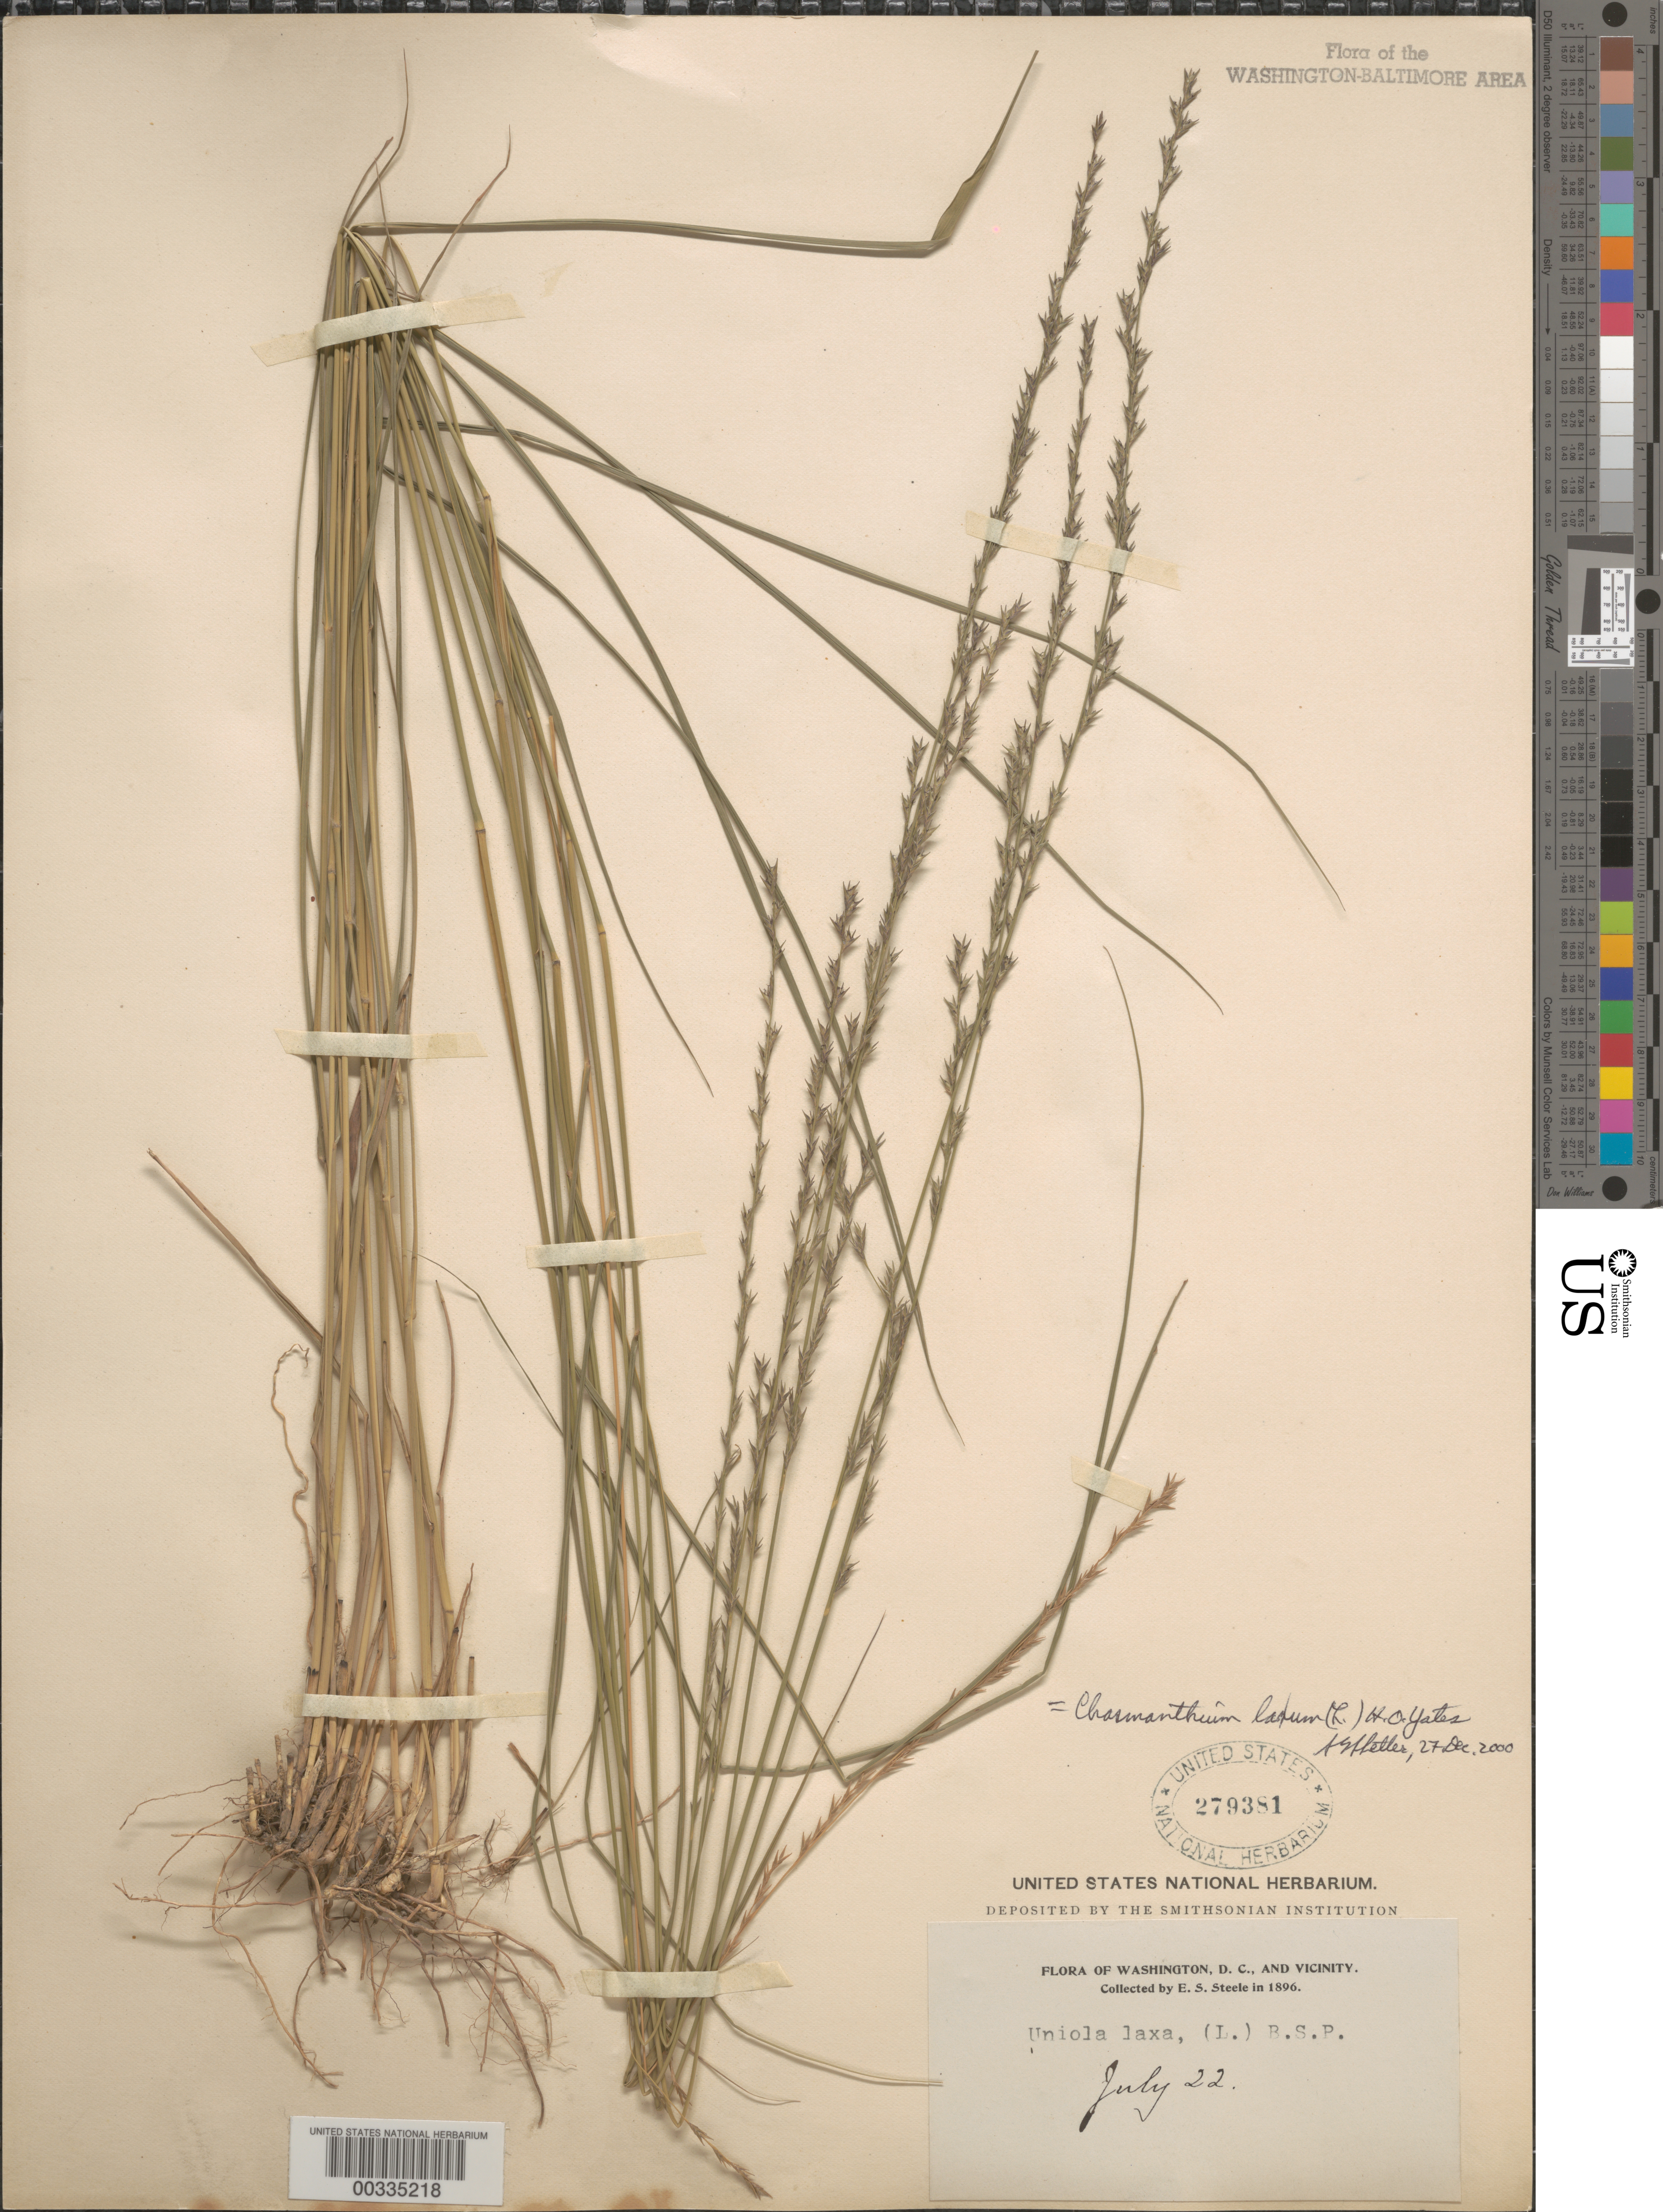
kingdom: Plantae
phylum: Tracheophyta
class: Liliopsida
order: Poales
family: Poaceae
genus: Chasmanthium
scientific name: Chasmanthium laxum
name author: (L.) H.O. Yates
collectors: E. Steele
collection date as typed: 22 Jul 1896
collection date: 1896-07-22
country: United States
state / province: District of Columbia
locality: Washington DC area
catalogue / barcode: US 279381